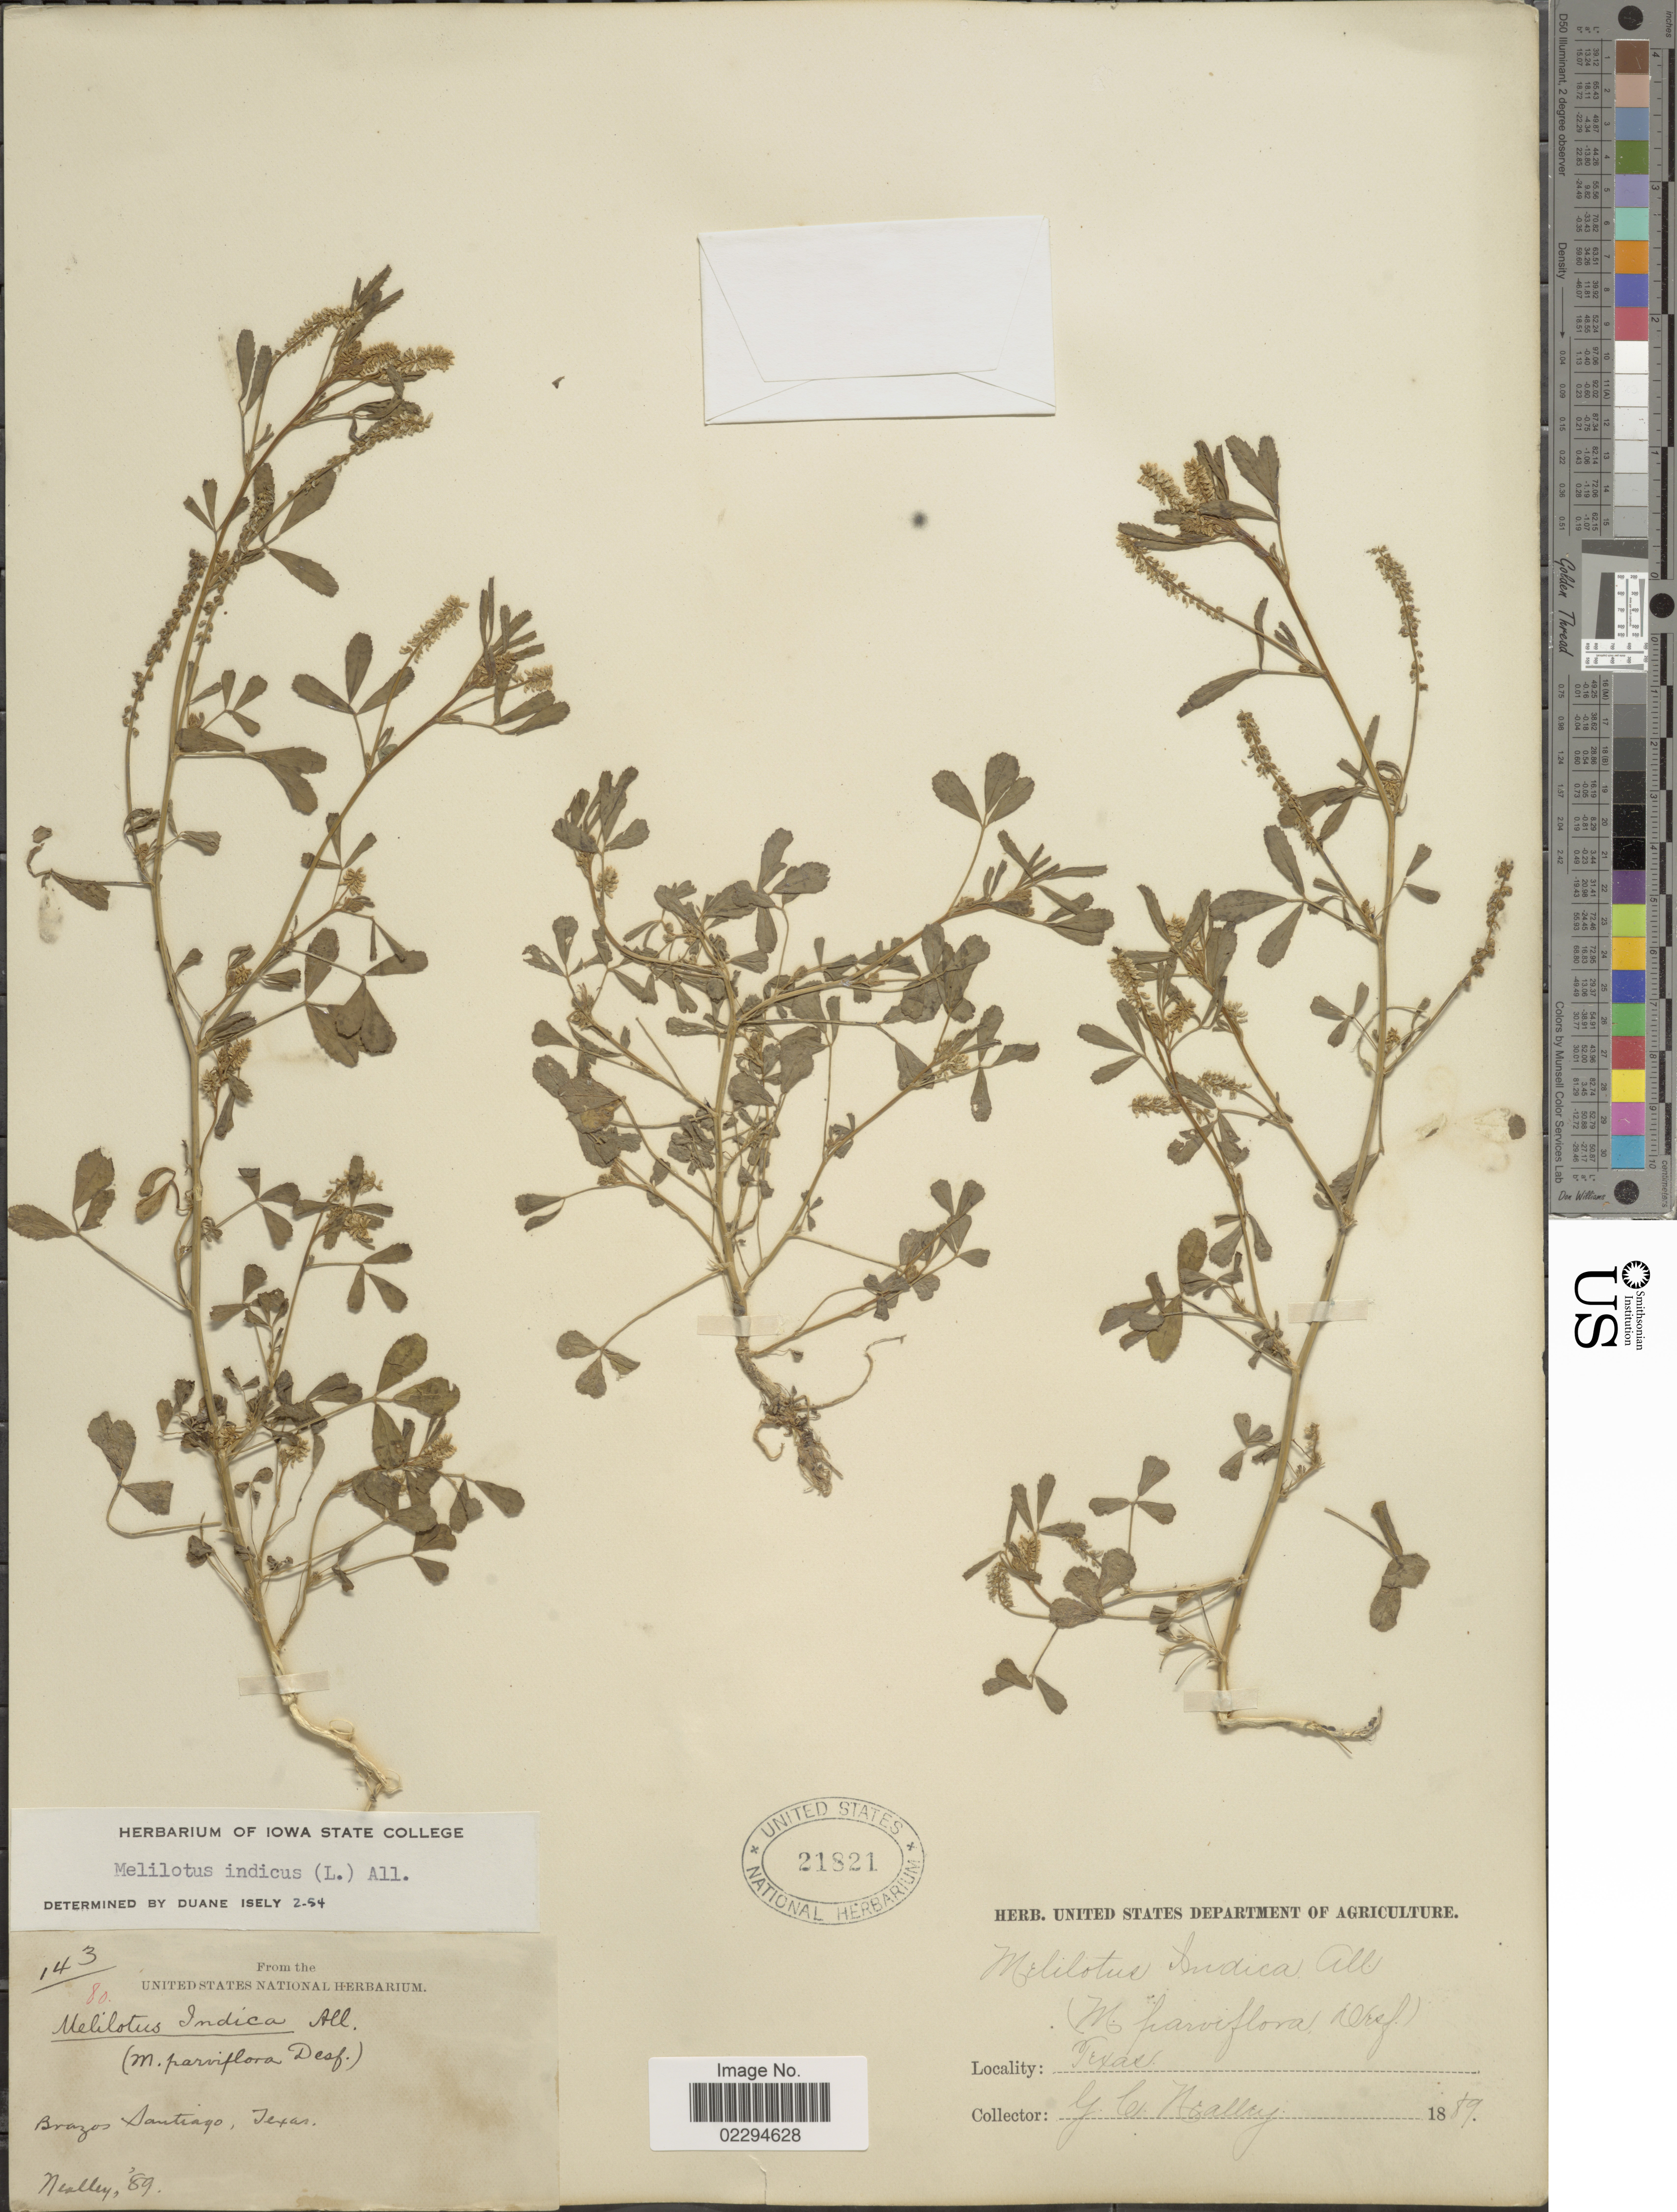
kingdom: Plantae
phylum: Tracheophyta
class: Magnoliopsida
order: Fabales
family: Fabaceae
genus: Melilotus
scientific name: Melilotus indicus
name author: (L.) All.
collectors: G. C. Nealley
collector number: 143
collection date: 1889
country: United States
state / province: Texas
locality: Brazos Santiago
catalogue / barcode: US 21821